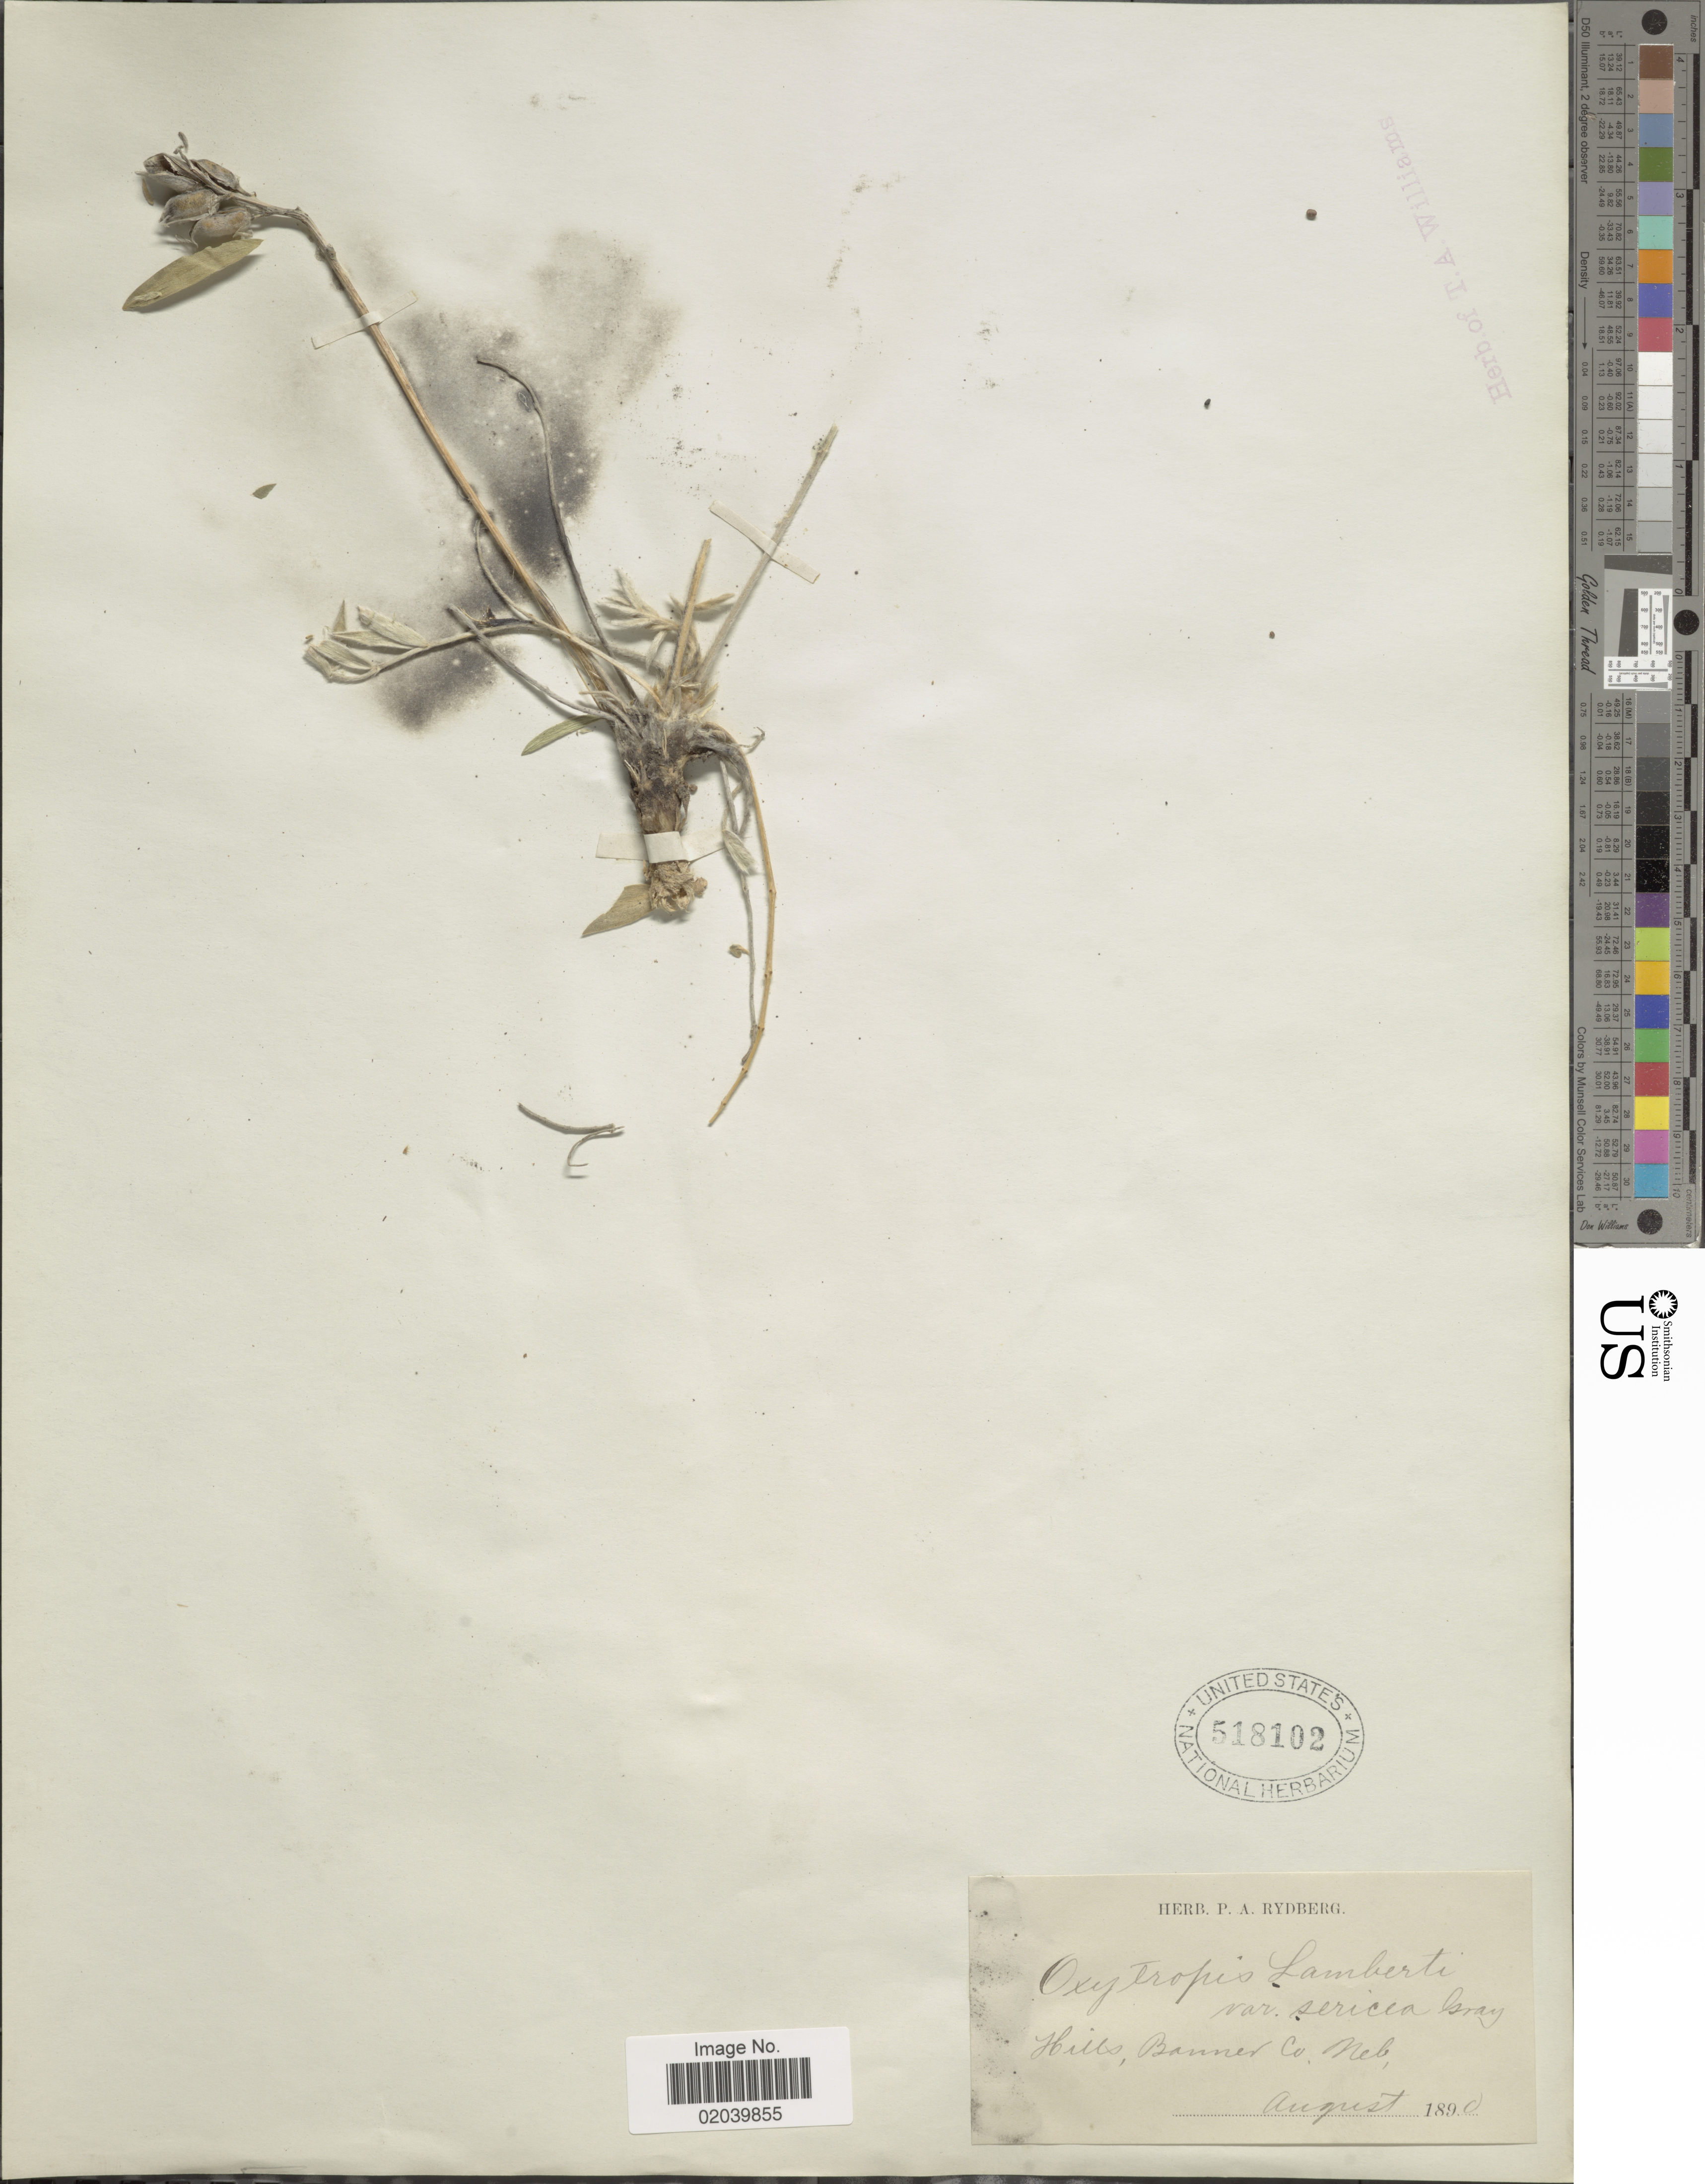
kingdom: Plantae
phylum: Tracheophyta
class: Magnoliopsida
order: Fabales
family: Fabaceae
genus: Oxytropis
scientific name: Oxytropis lambertii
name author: Pursh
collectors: ex herb. P. A. Rydberg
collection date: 1890-08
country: United States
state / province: Nebraska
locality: Hills, Banner Co., Neb.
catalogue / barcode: US 518102